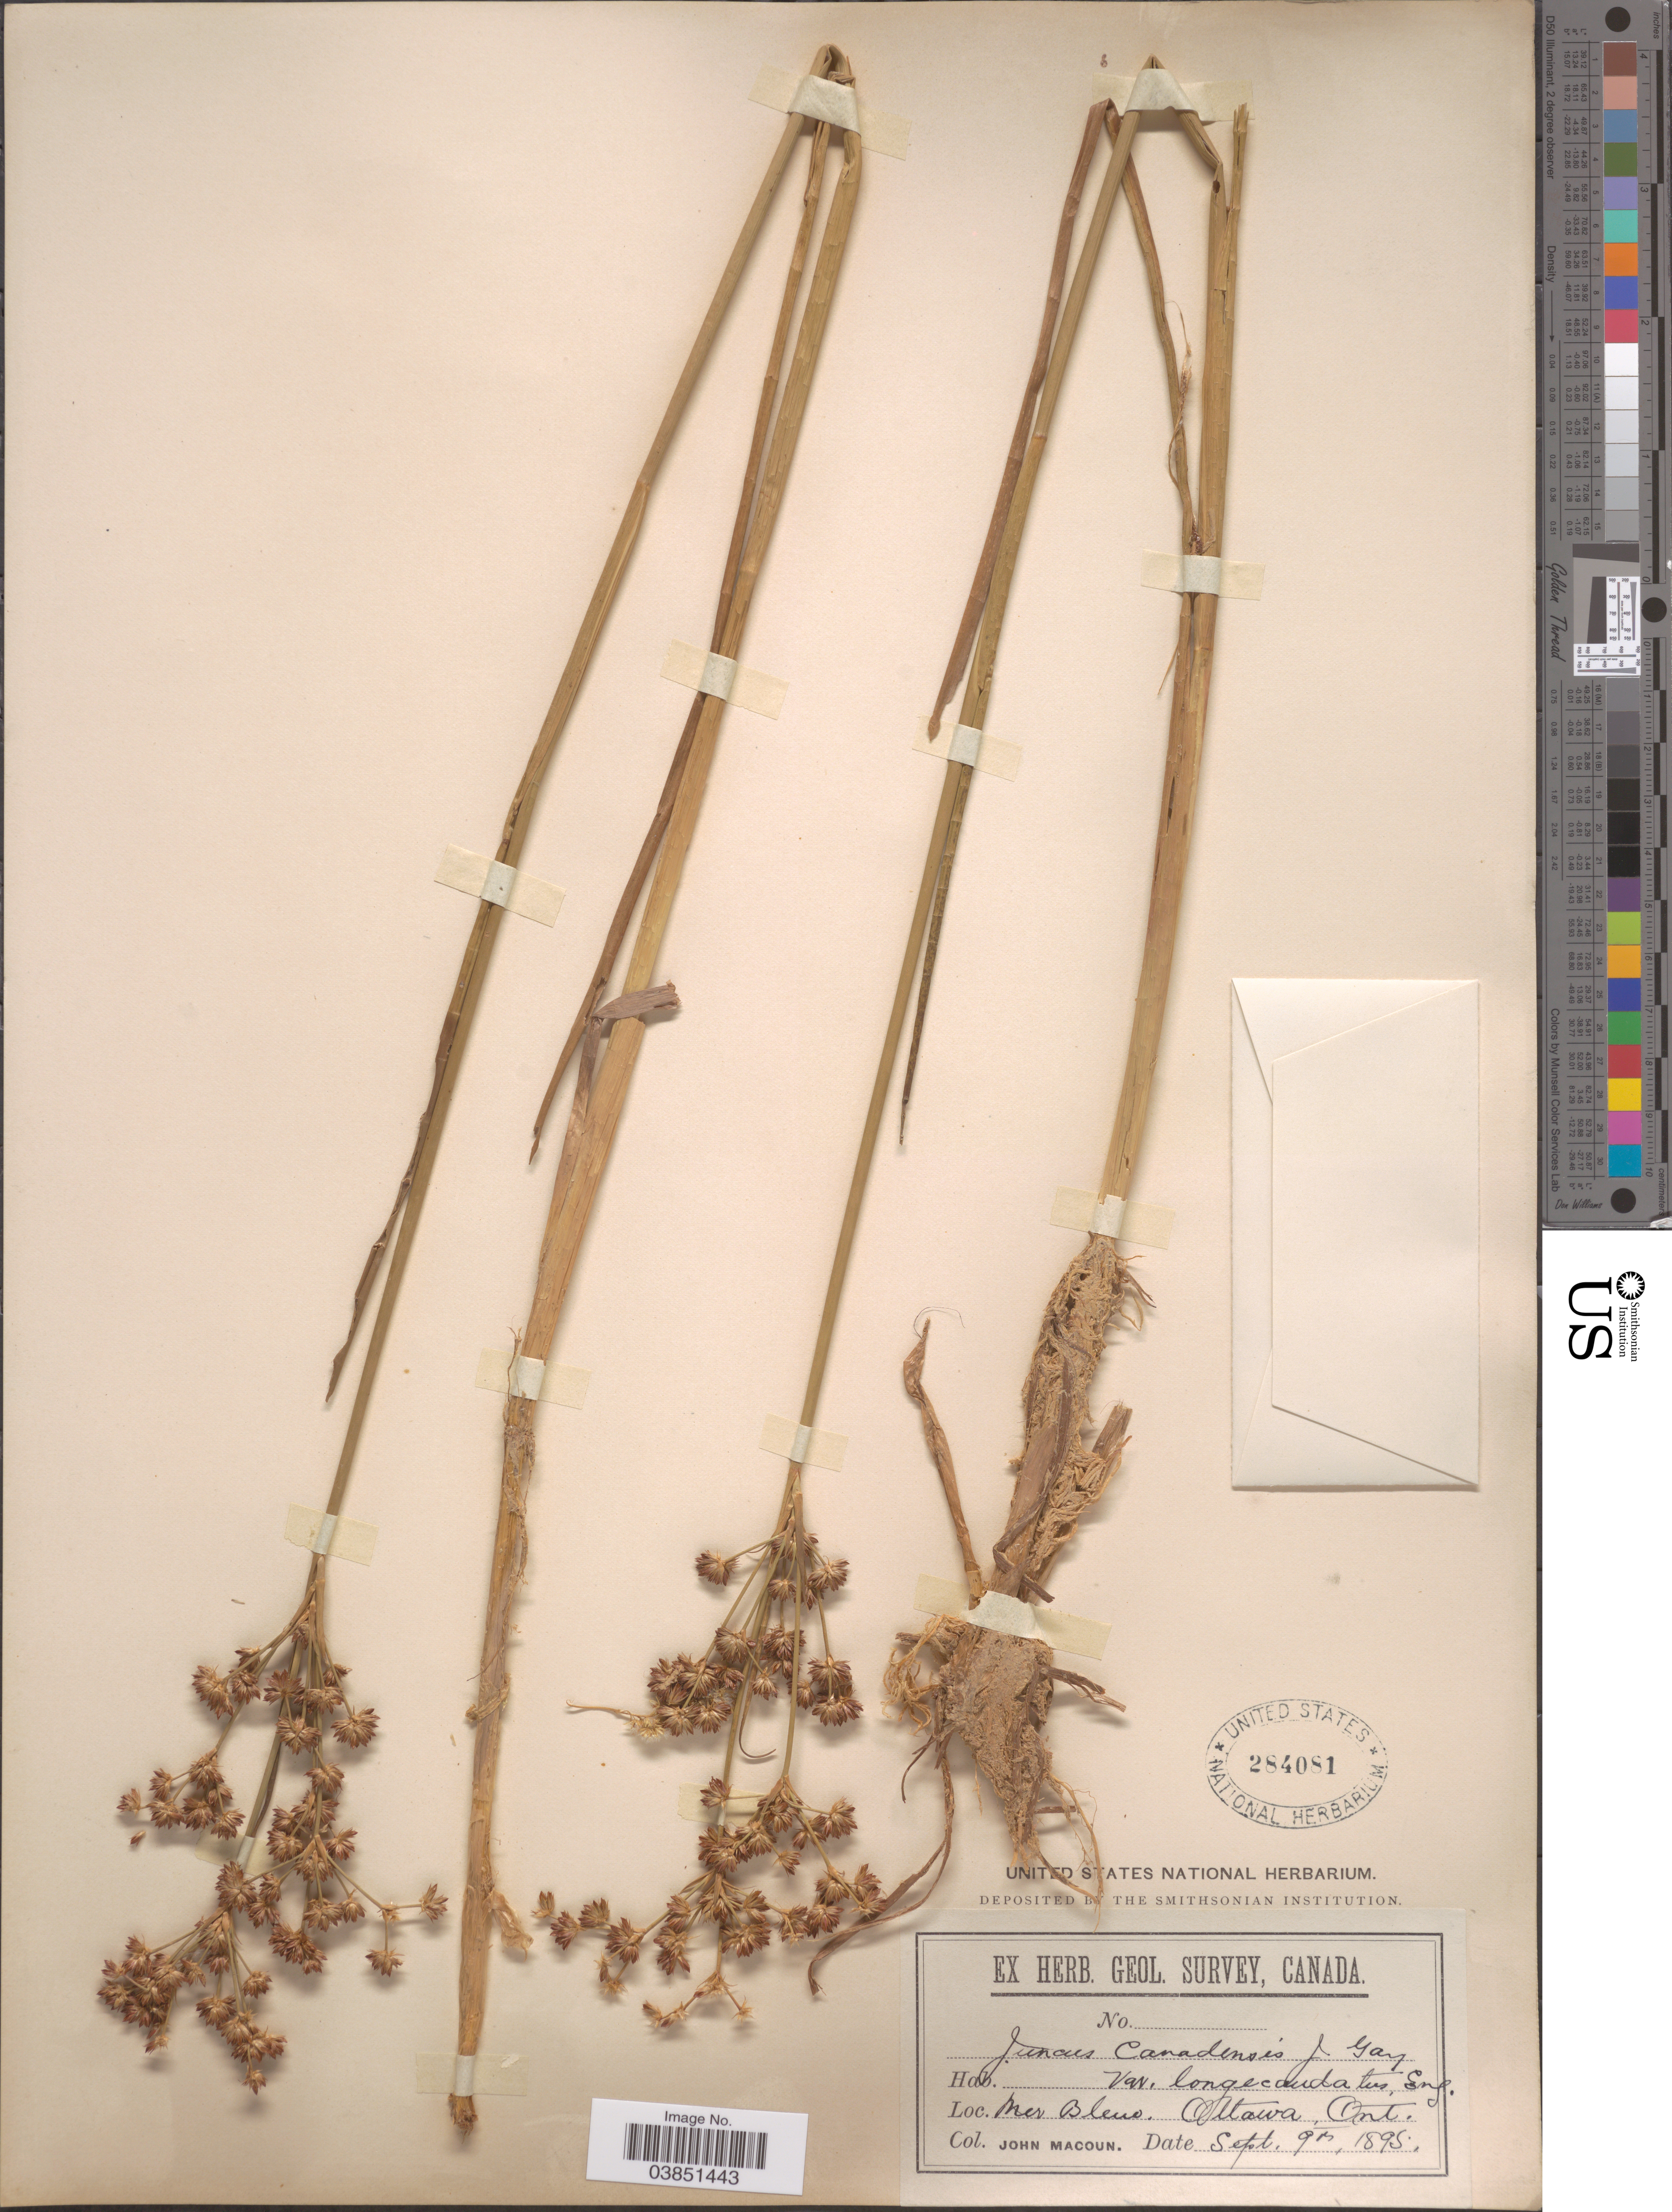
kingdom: Plantae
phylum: Tracheophyta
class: Liliopsida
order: Poales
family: Juncaceae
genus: Juncus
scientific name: Juncus canadensis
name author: J. Gay ex Laharpe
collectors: J. Macoun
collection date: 1895-09-09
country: Canada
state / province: Ontario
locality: Mer Bleue. Ottawa.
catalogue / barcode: US 284081